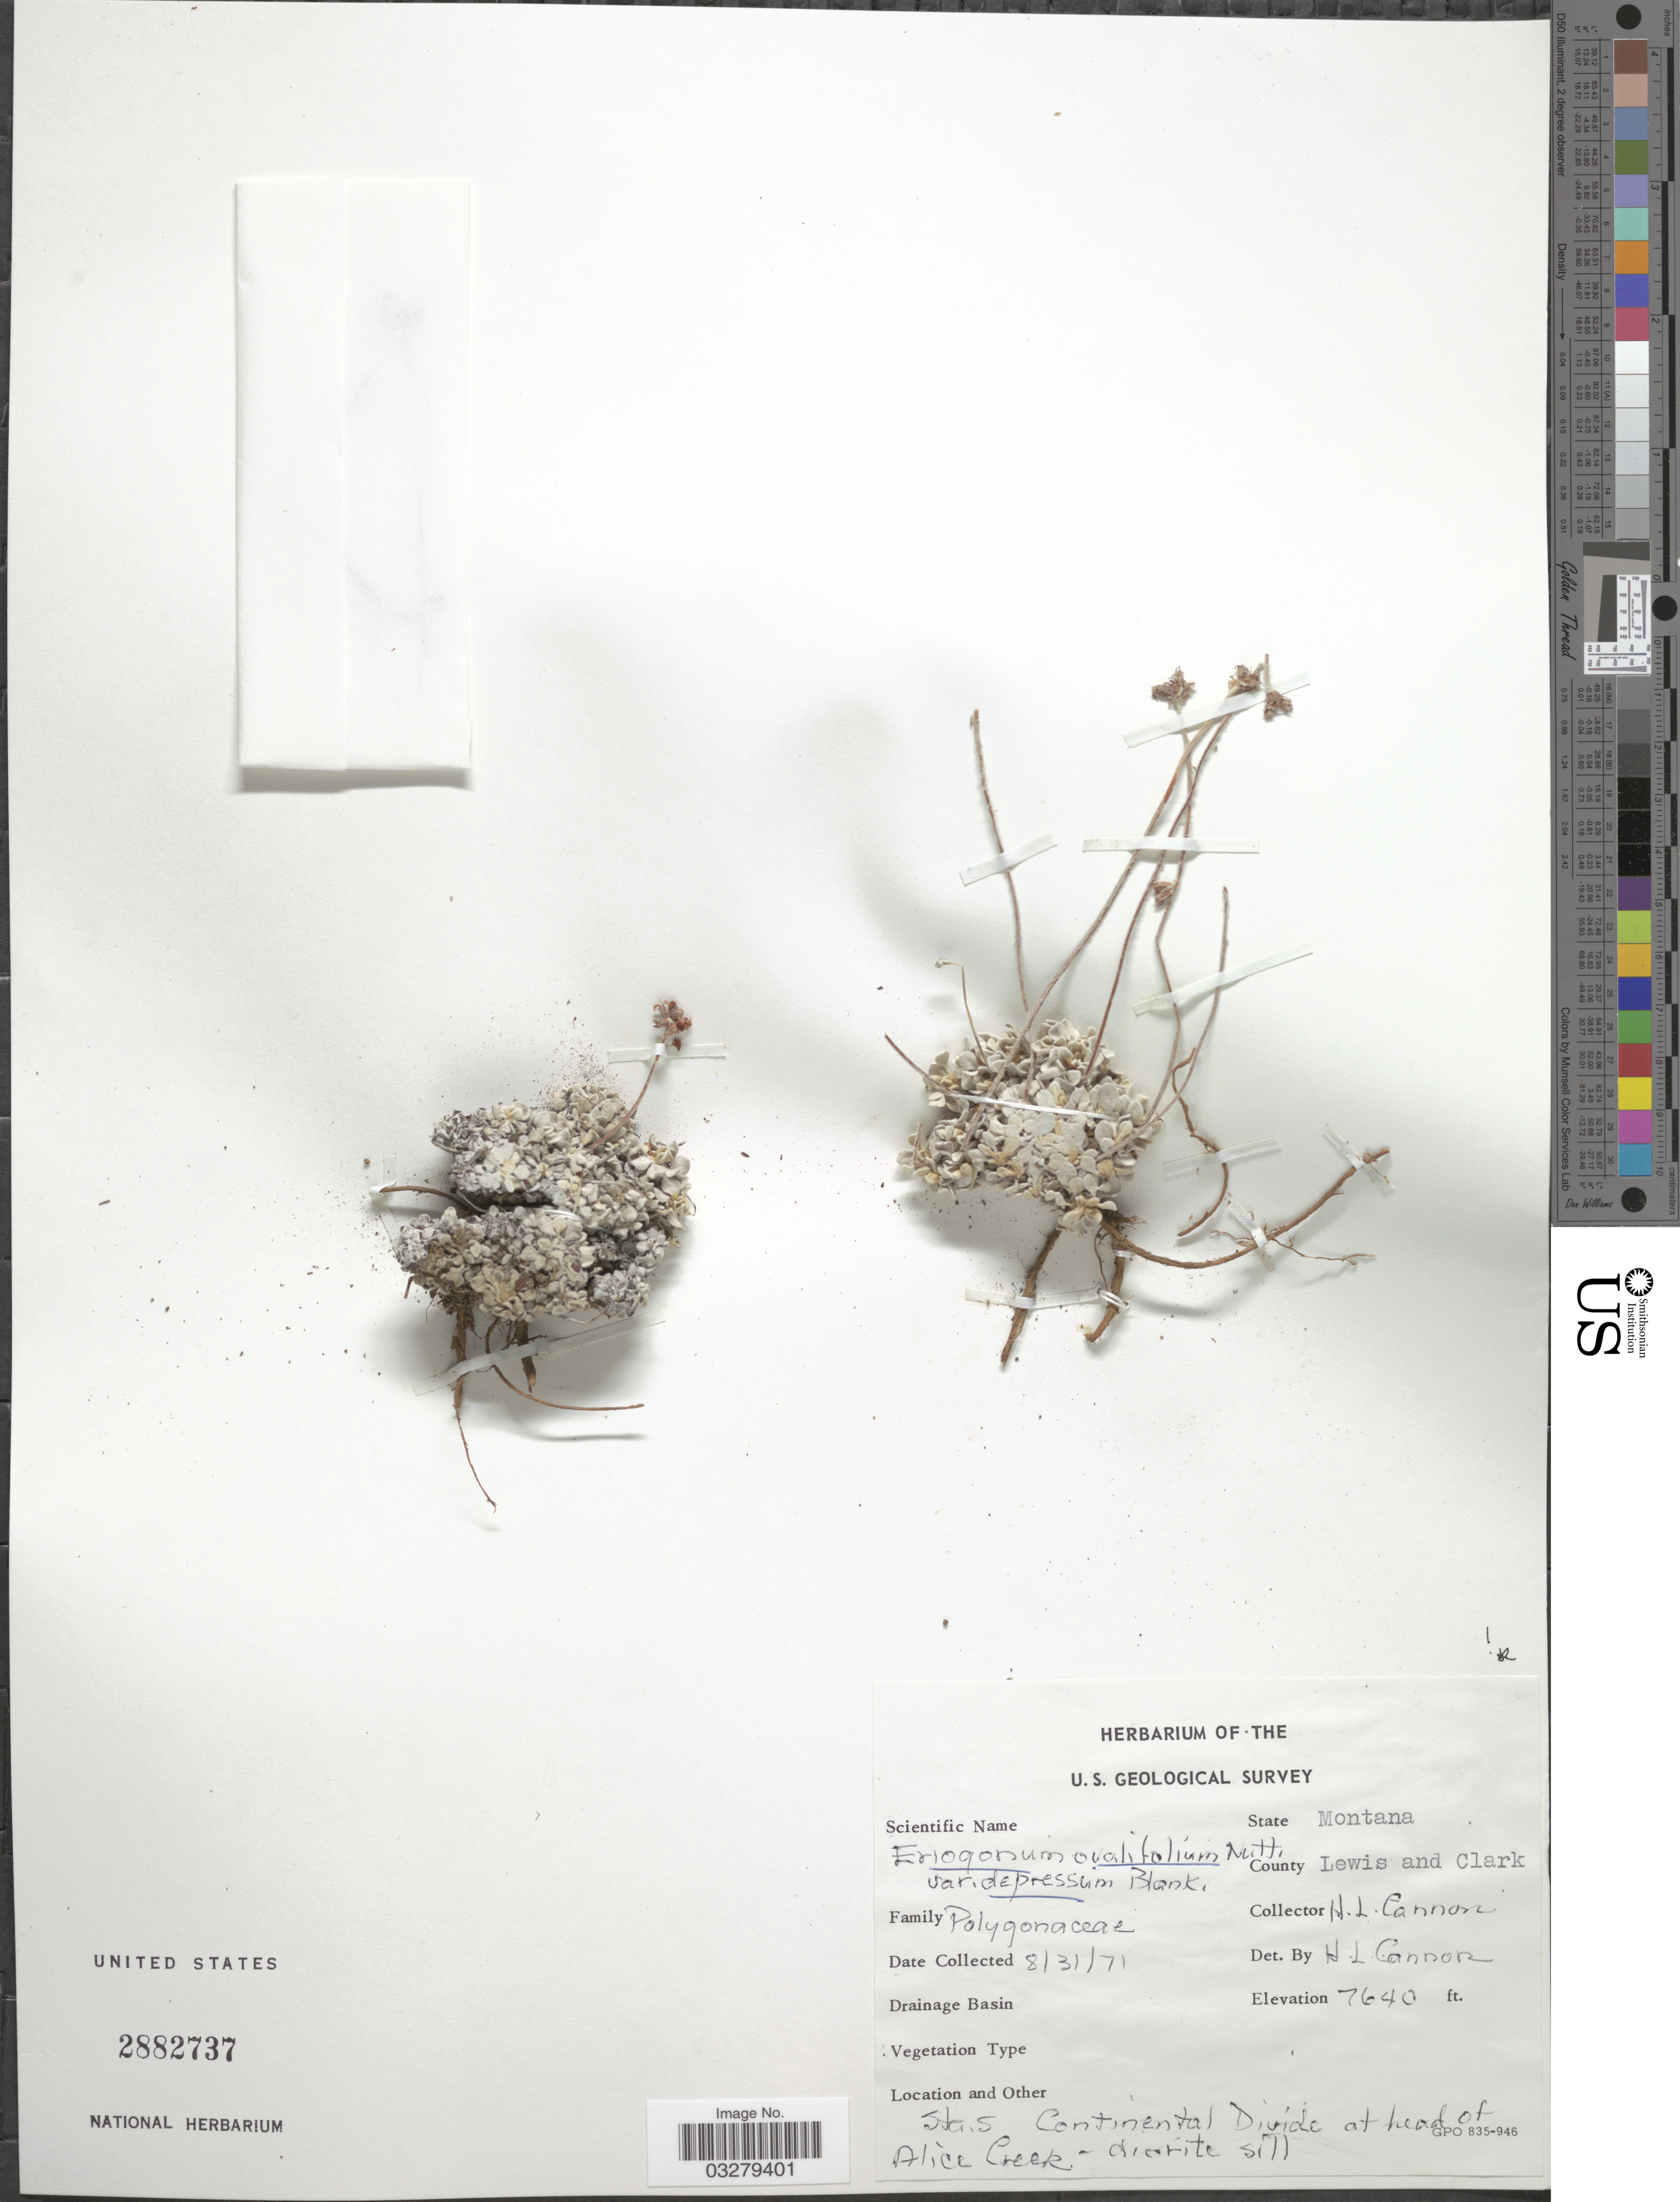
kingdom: Plantae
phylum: Tracheophyta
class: Magnoliopsida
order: Caryophyllales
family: Polygonaceae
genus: Eriogonum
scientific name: Eriogonum ovalifolium var. depressum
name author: Blank.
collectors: H. Cannon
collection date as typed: Transcribed d/m/y: 31/8/71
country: United States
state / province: Montana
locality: County Lewis and Clark, Sta.5 Continental Divide at head of Alice Creek - diorite sill).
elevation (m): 2329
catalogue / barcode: US 2882737